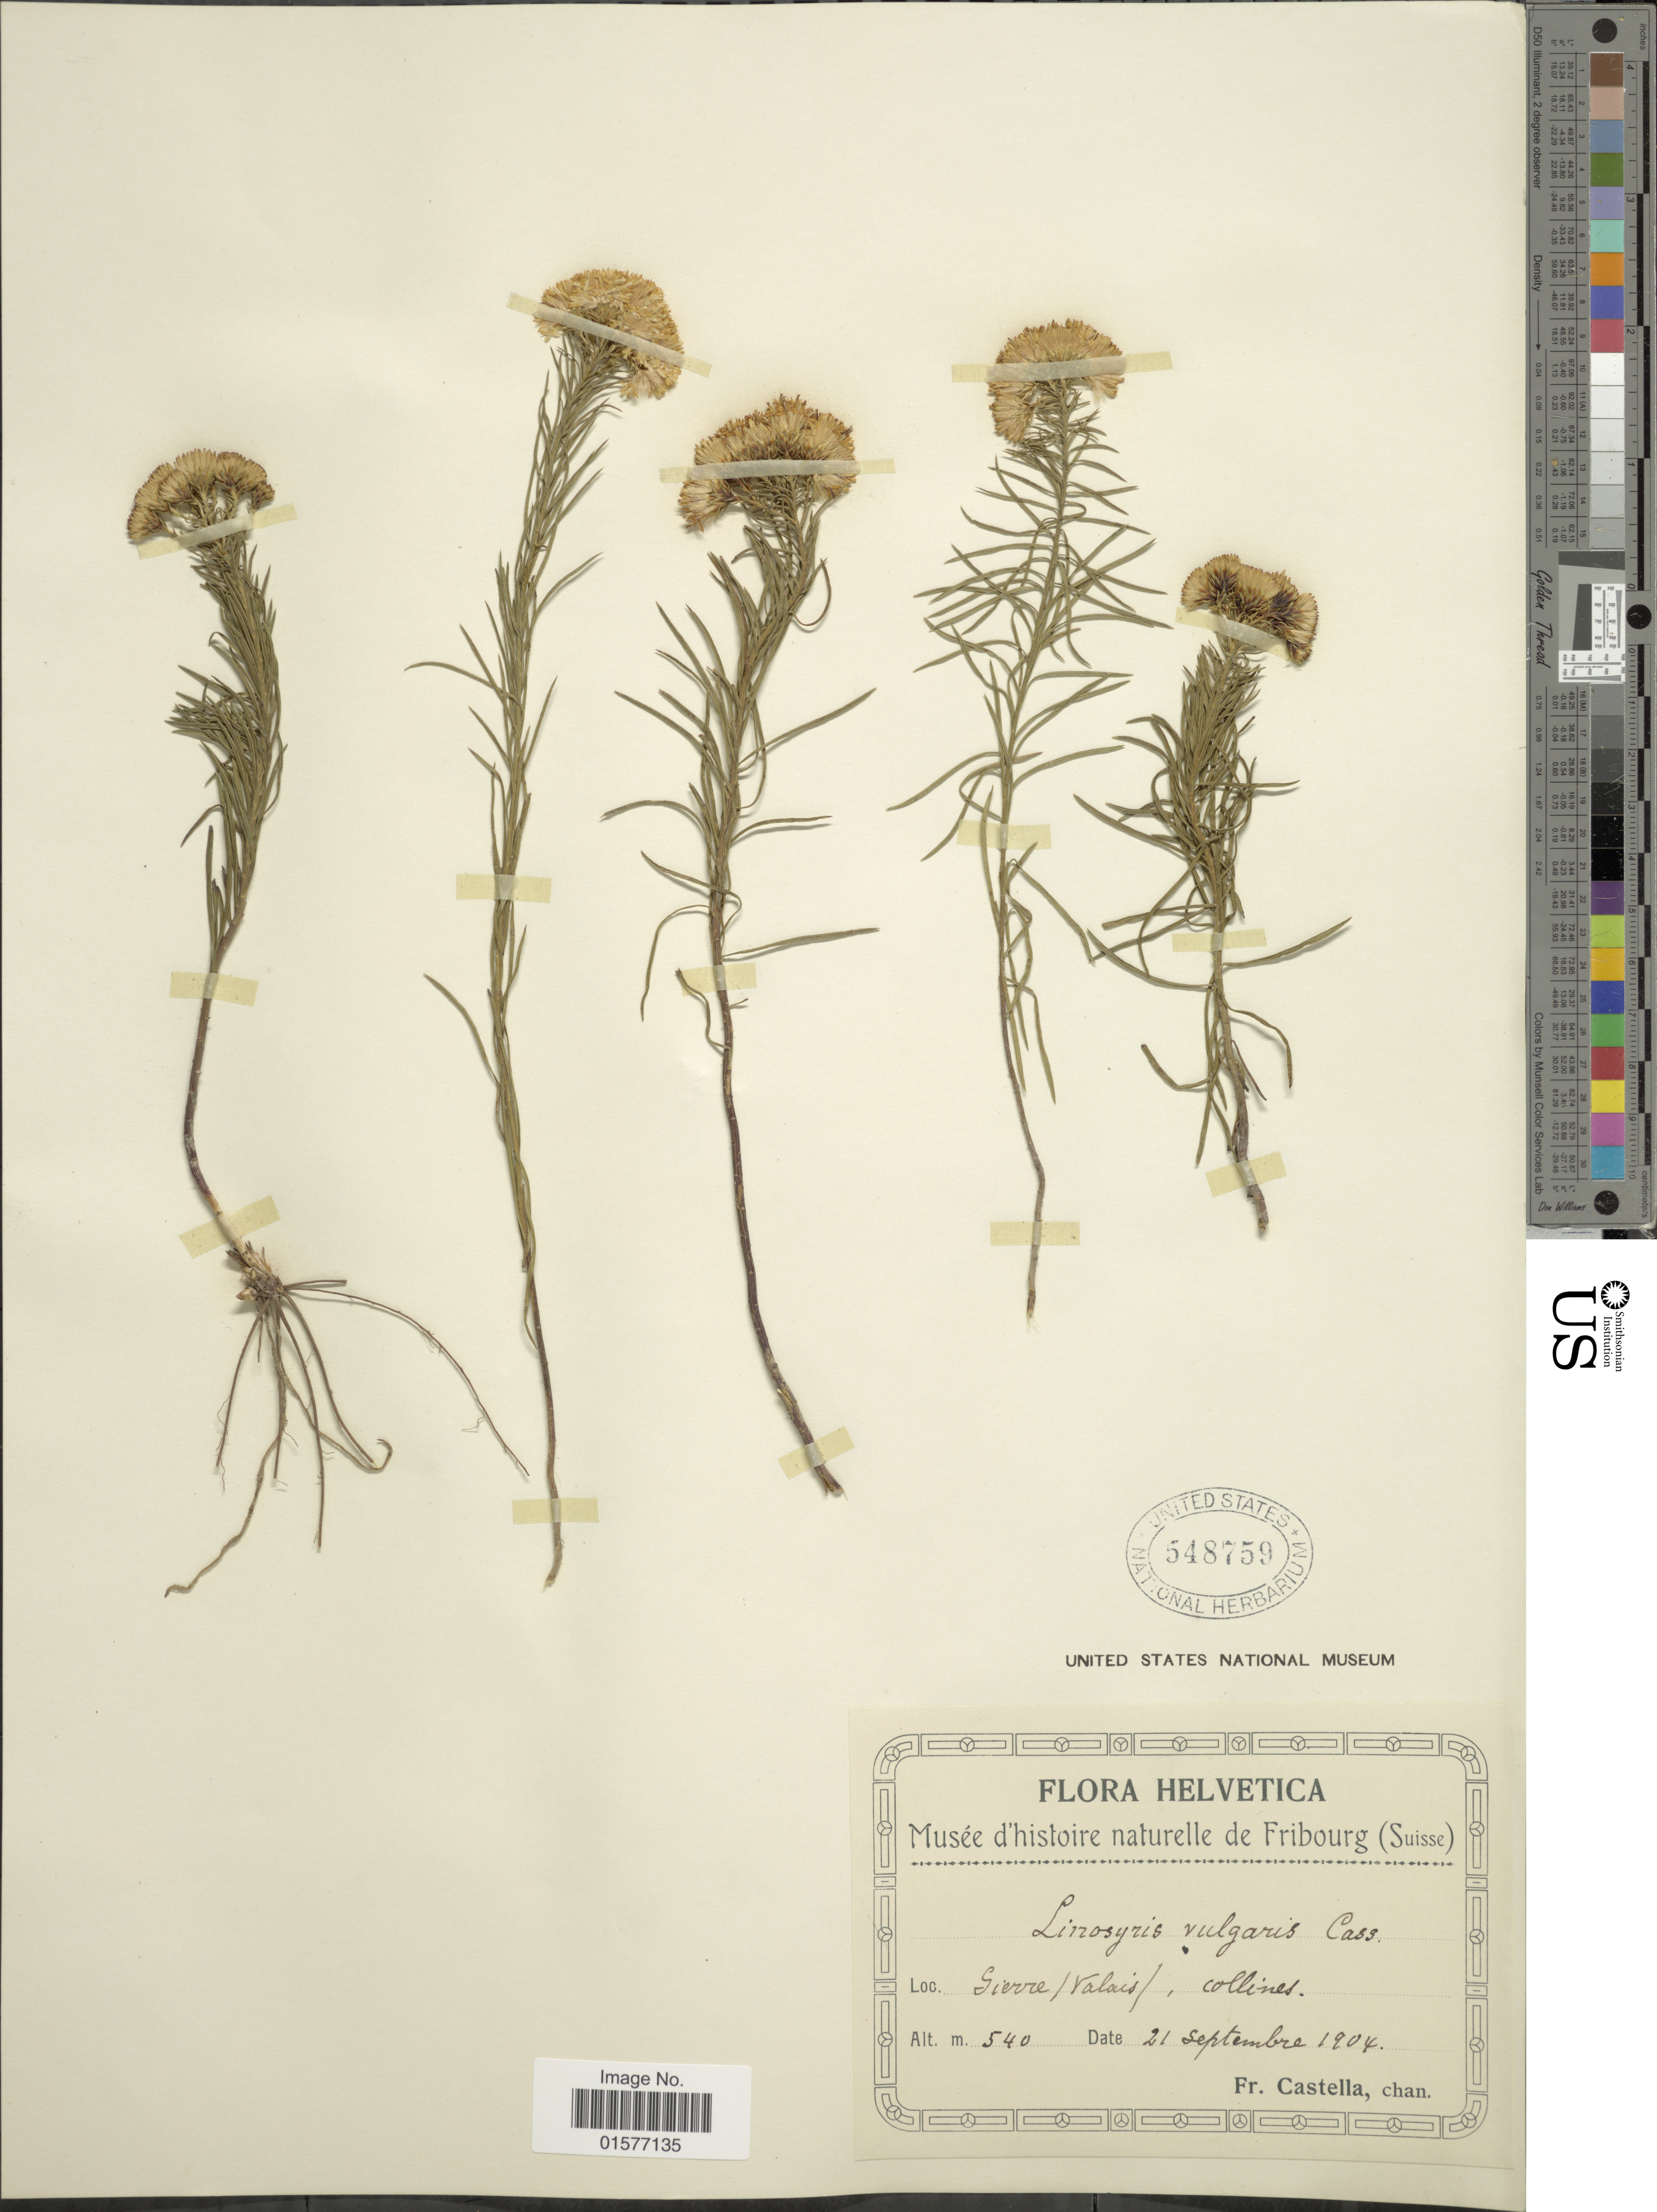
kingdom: Plantae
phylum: Tracheophyta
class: Magnoliopsida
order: Asterales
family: Asteraceae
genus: Linosyris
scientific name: Linosyris vulgaris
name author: Cass. ex Less.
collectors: B. Castella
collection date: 1904-09-21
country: Switzerland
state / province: Valais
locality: Sierre/Valais collines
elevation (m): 540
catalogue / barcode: US 548759